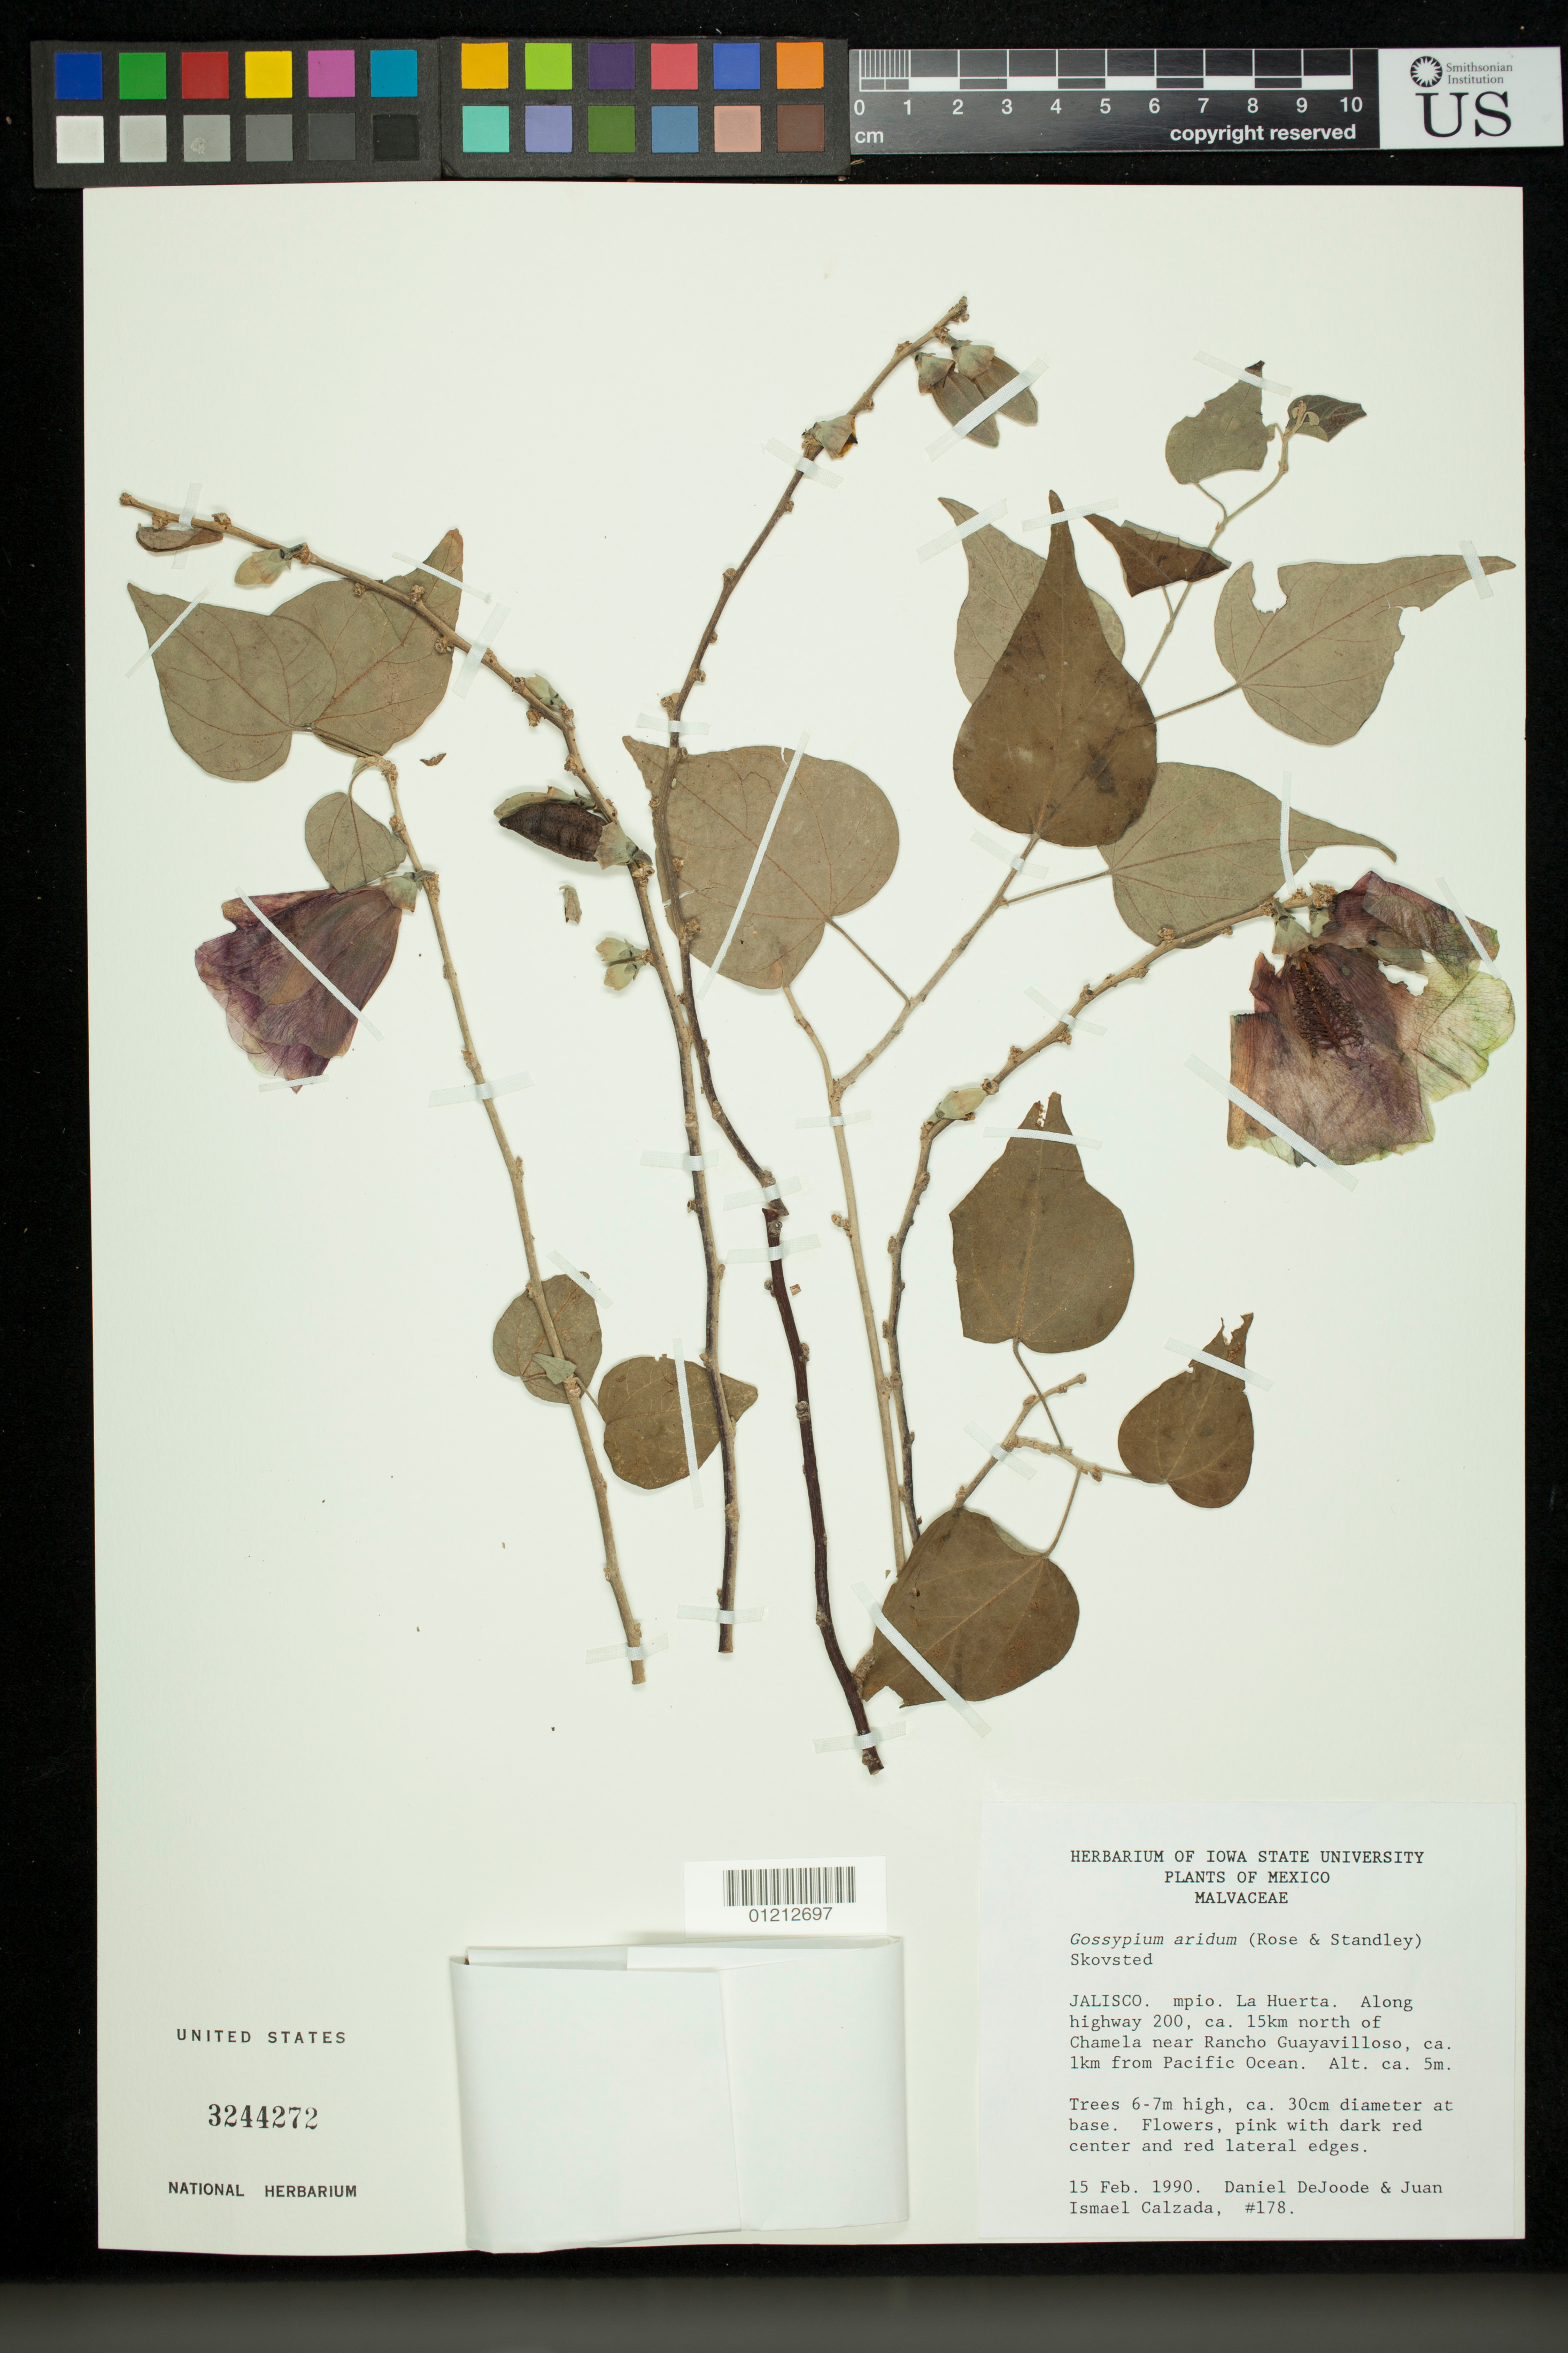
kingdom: Plantae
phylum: Tracheophyta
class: Magnoliopsida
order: Malvales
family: Malvaceae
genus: Gossypium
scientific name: Gossypium aridum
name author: (Rose & Standl.) Skovsted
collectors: D. DeJoode & J. I. Calzada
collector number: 178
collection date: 1990-02-15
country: Mexico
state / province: Jalisco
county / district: La Huerta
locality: Along highway 200, ca. 15 km north of Chamela near Rancho Guayavilloso, ca. 1 km from Pacific Ocean.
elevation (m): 5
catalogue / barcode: US 3244272